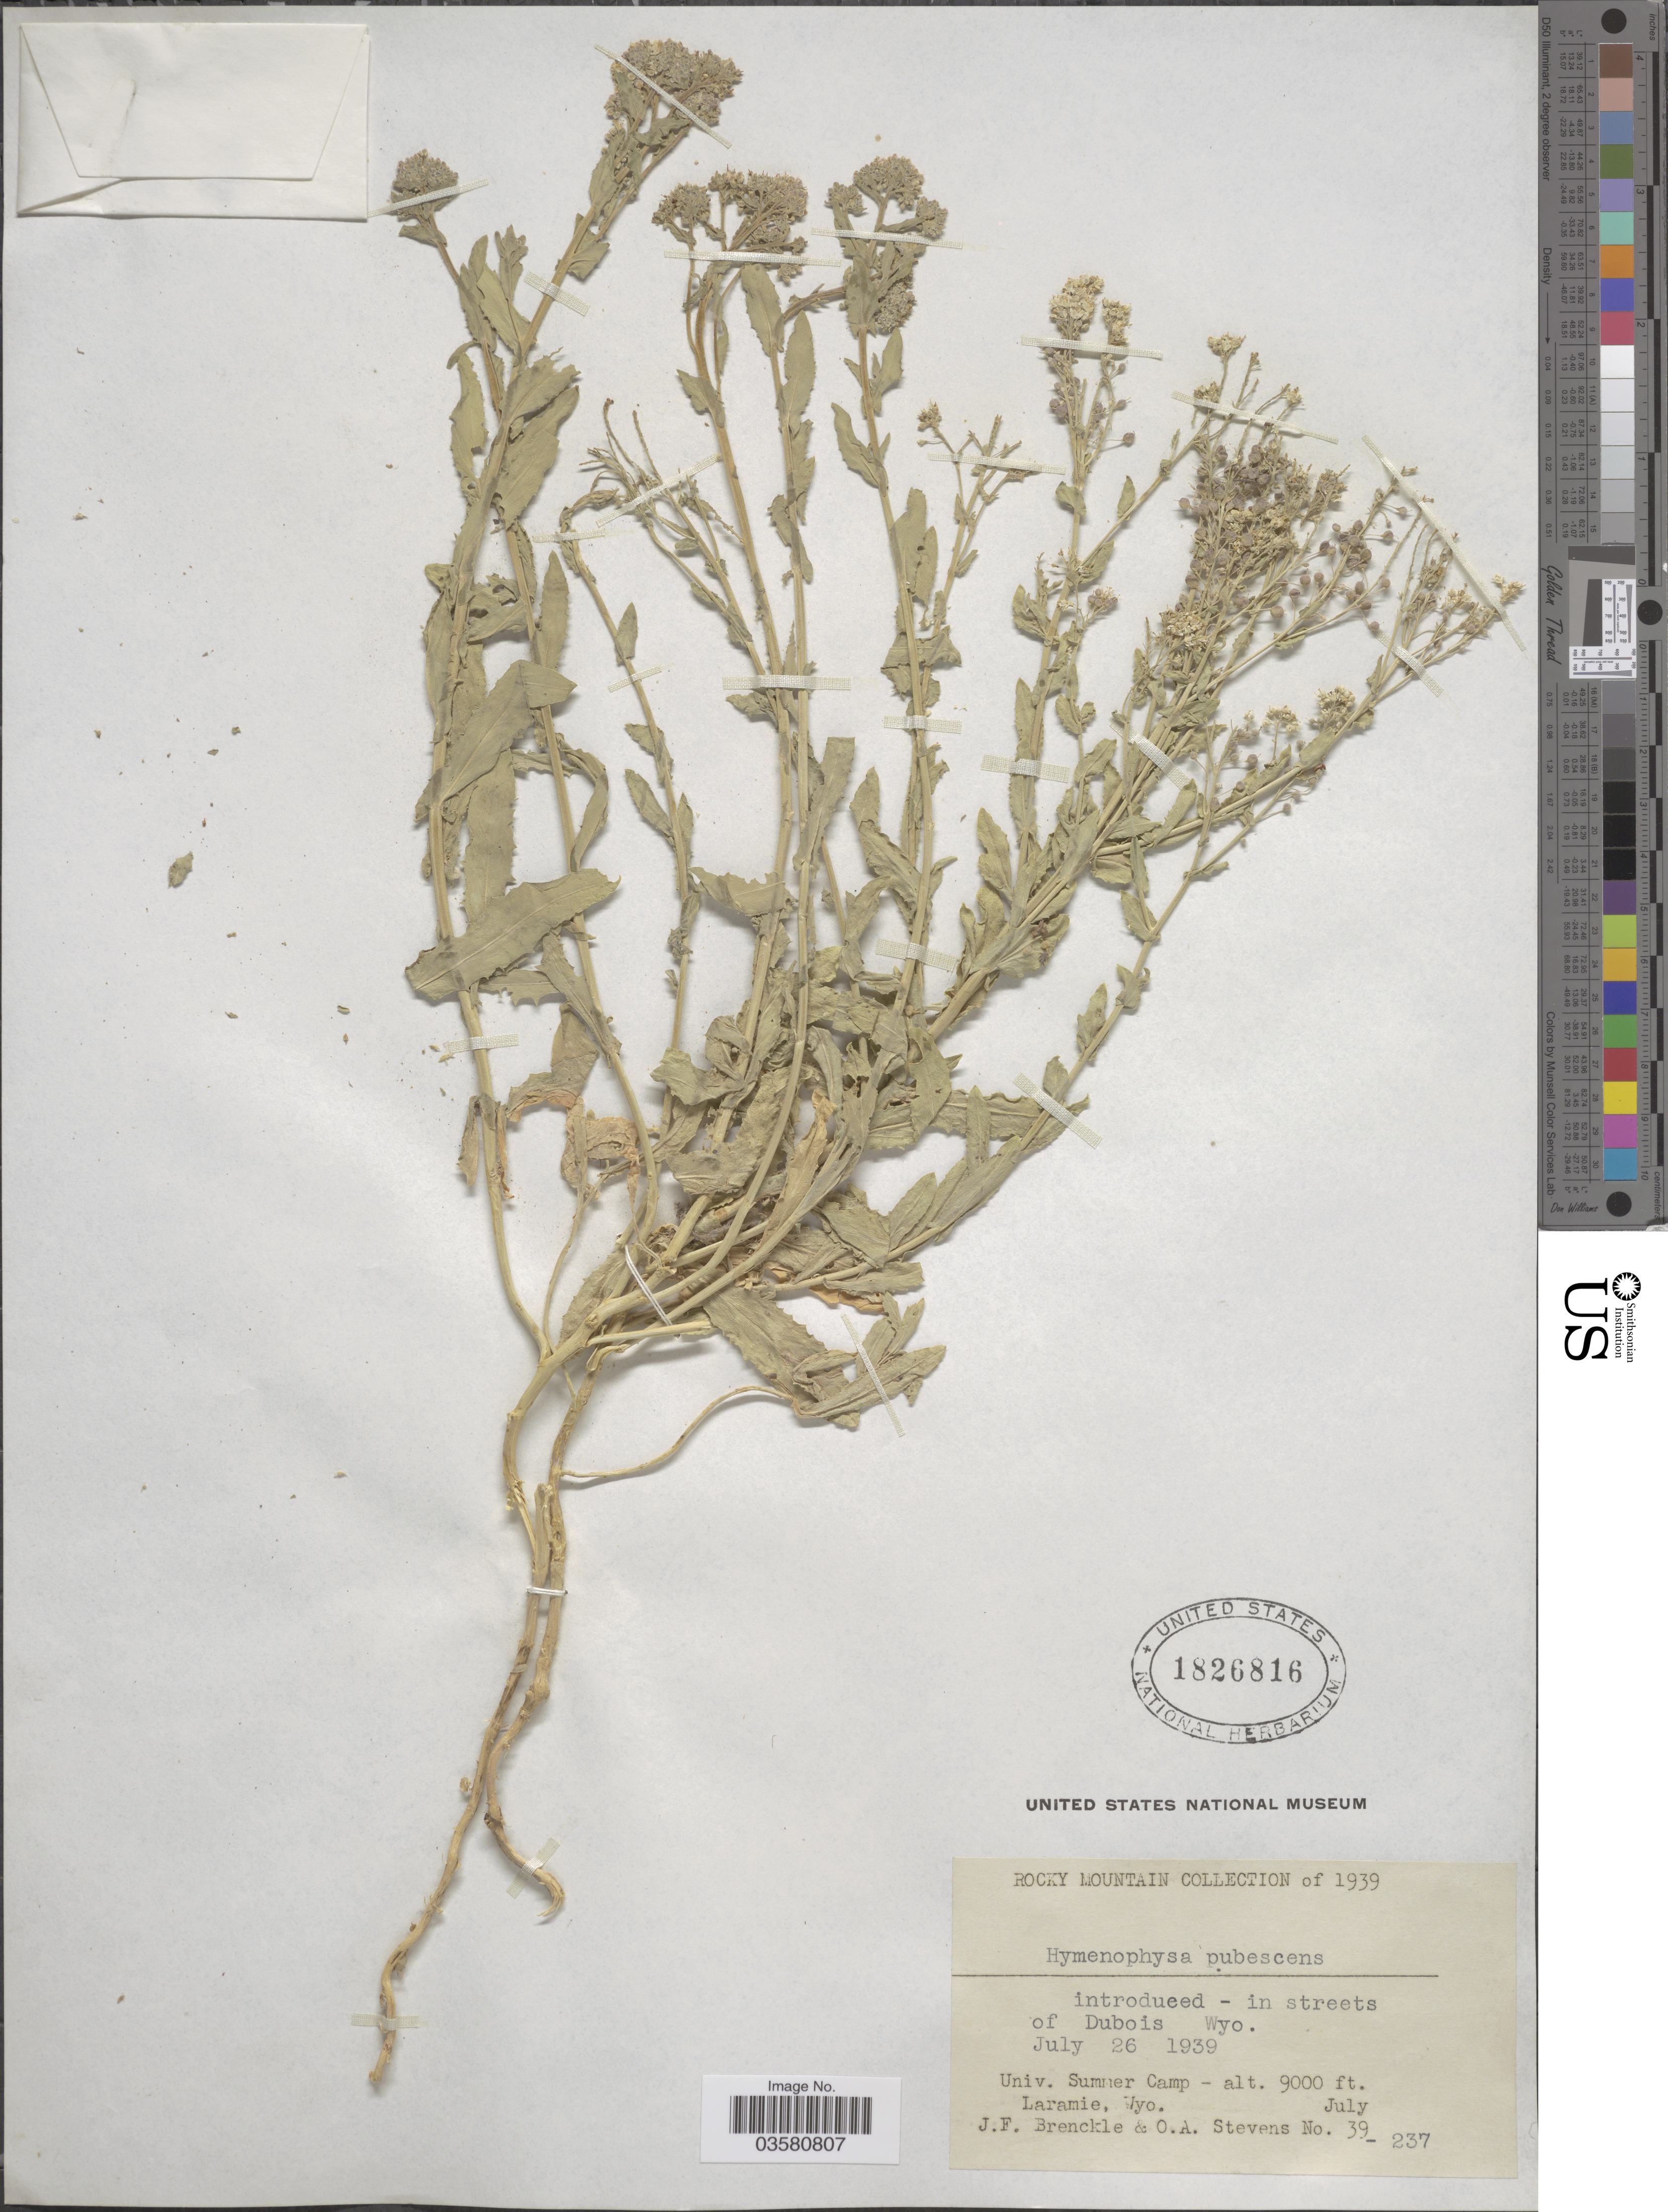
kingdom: Plantae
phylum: Tracheophyta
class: Magnoliopsida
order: Brassicales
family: Brassicaceae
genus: Lepidium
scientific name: Lepidium appelianum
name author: Al-Shehbaz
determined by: Strong, M. T., (US), Smithsonian Institution - National Museum of Natural History (UNITED STATES)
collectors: J. Brenckle & O. A. Stevens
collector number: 39_237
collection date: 1939-07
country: United States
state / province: Wyoming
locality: Univ. Summer Camp. Laramie.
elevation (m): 2743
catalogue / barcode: US 1826816